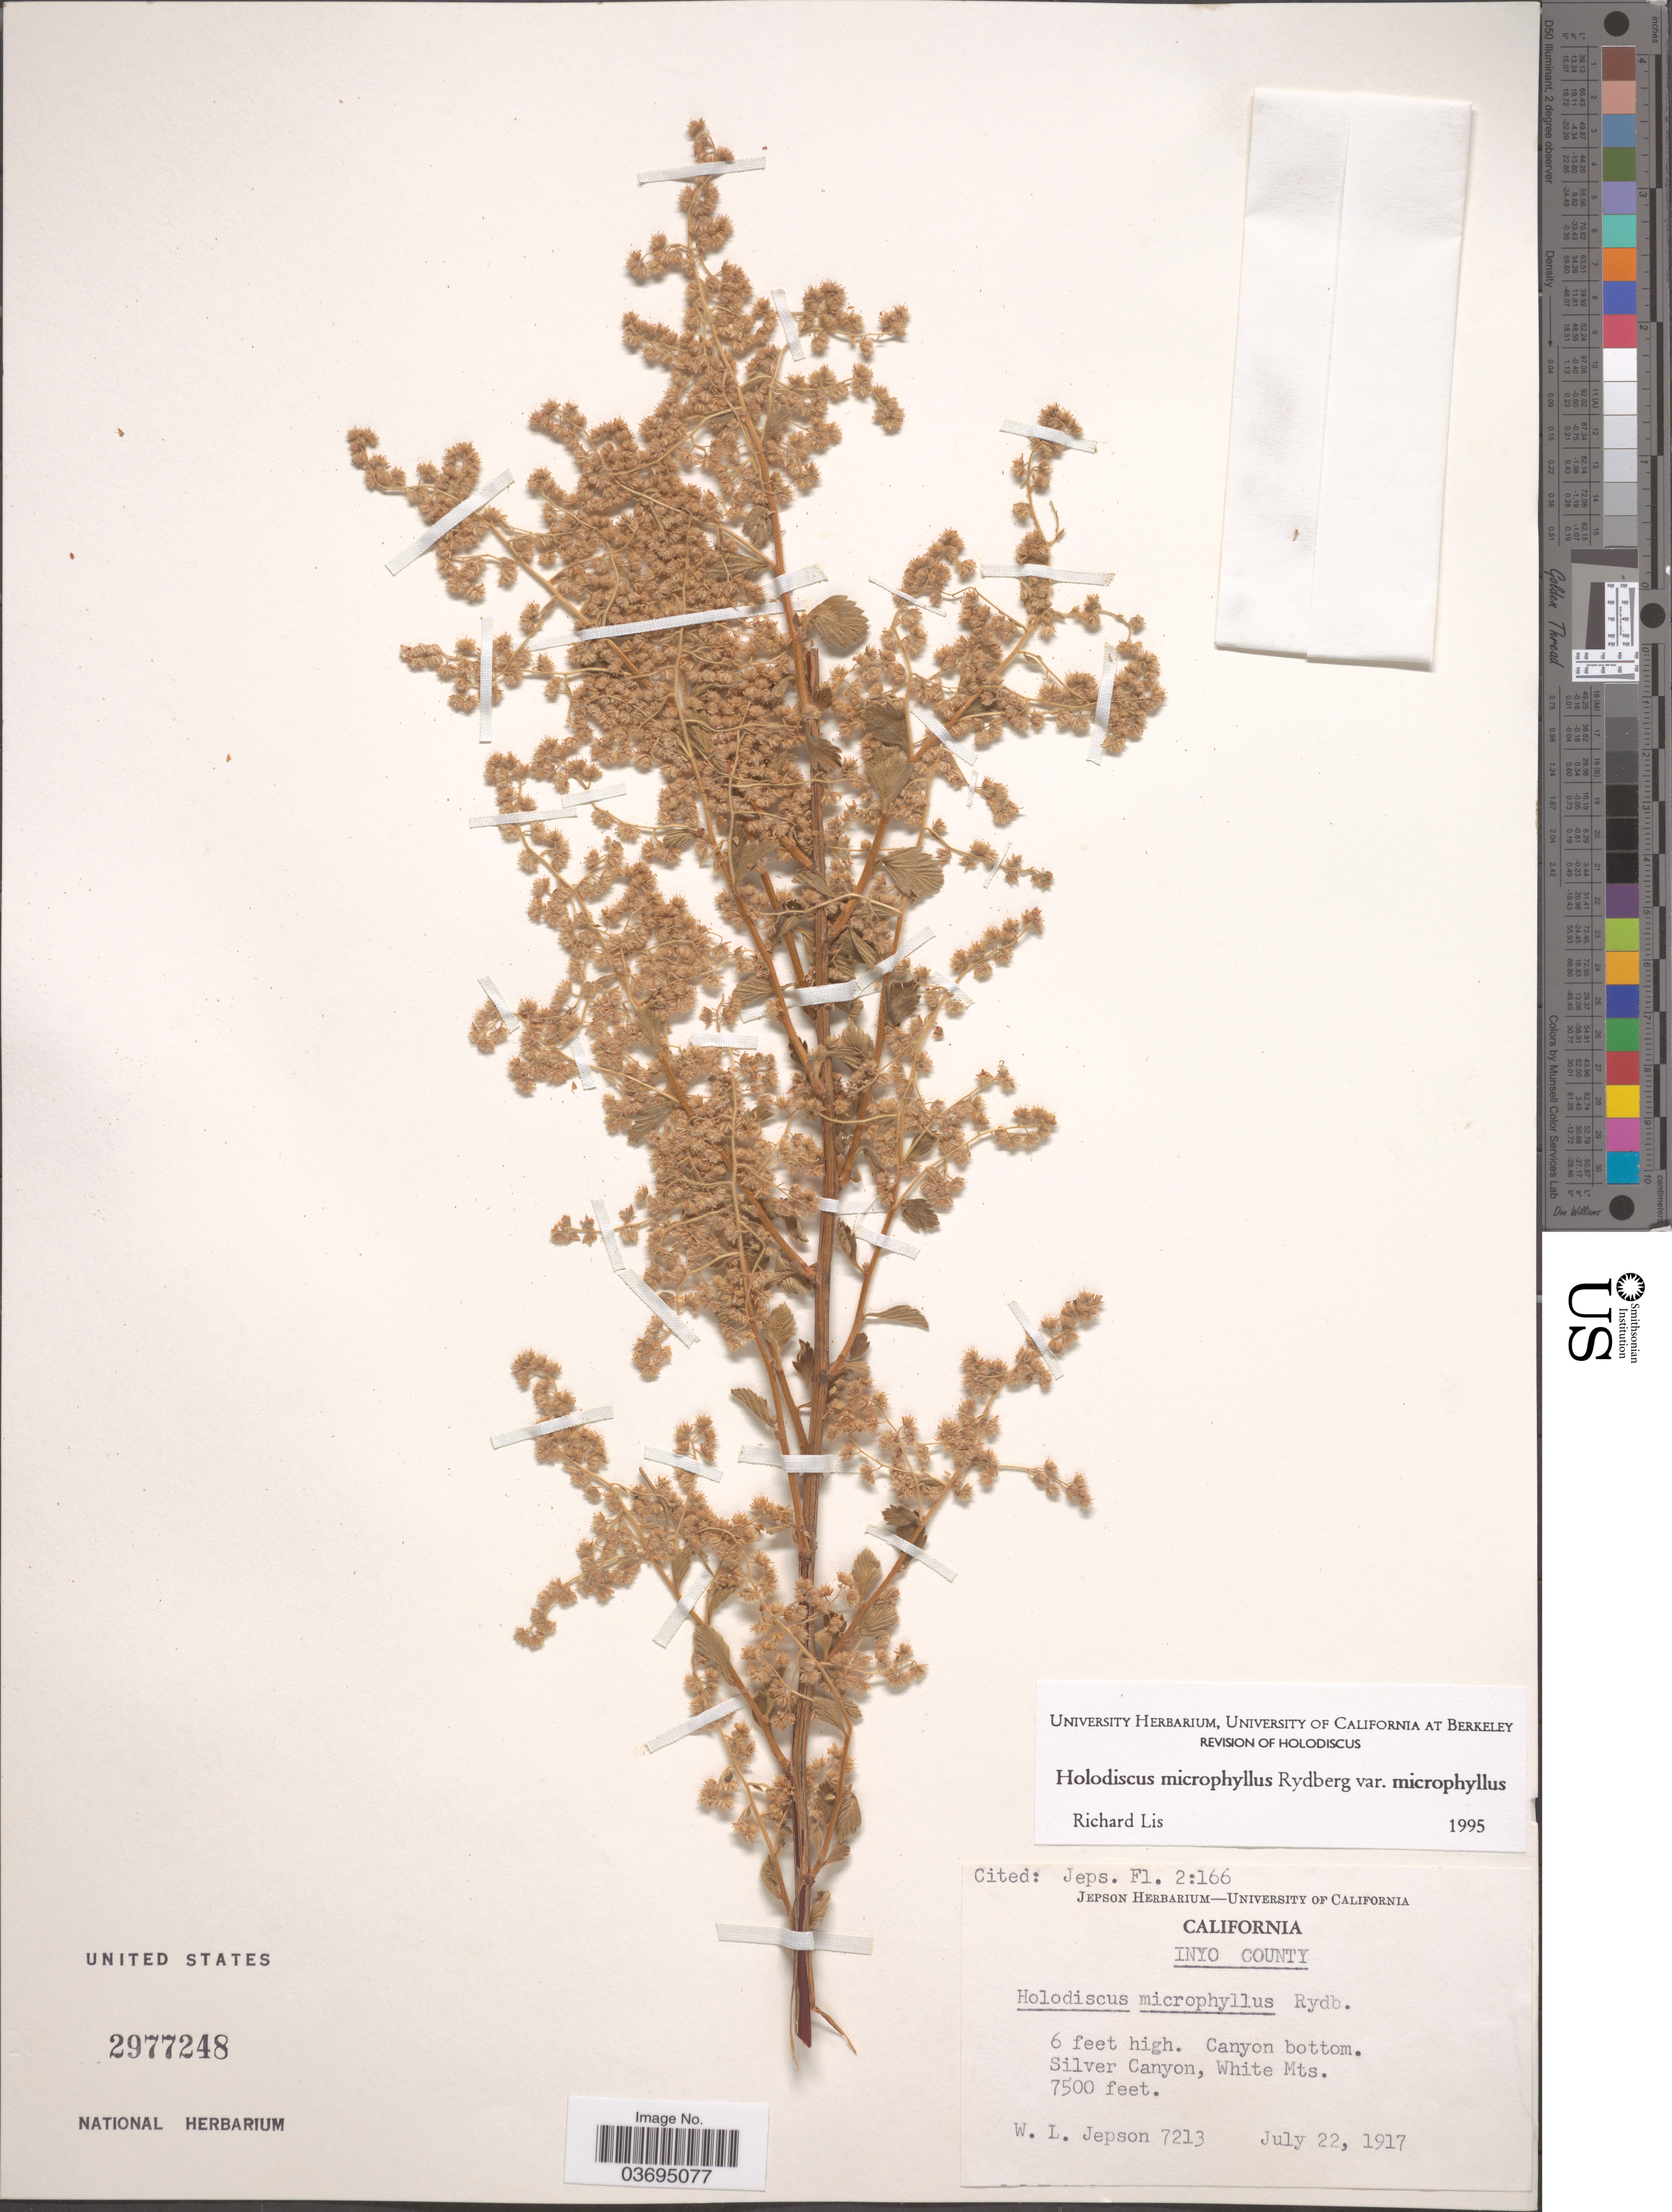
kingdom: Plantae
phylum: Tracheophyta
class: Magnoliopsida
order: Rosales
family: Rosaceae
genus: Holodiscus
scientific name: Holodiscus discolor var. microphyllus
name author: (Rydb.) Jeps.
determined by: Strong, Mark T., (BOT), Smithsonian Institution - National Museum of Natural History (UNITED STATES)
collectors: W. L. Jepson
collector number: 7213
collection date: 1917-07-22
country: United States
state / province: California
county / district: Inyo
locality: Inyo County. Silver bottom. Silver Canyon, White mts.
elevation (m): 2286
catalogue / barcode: US 2977248